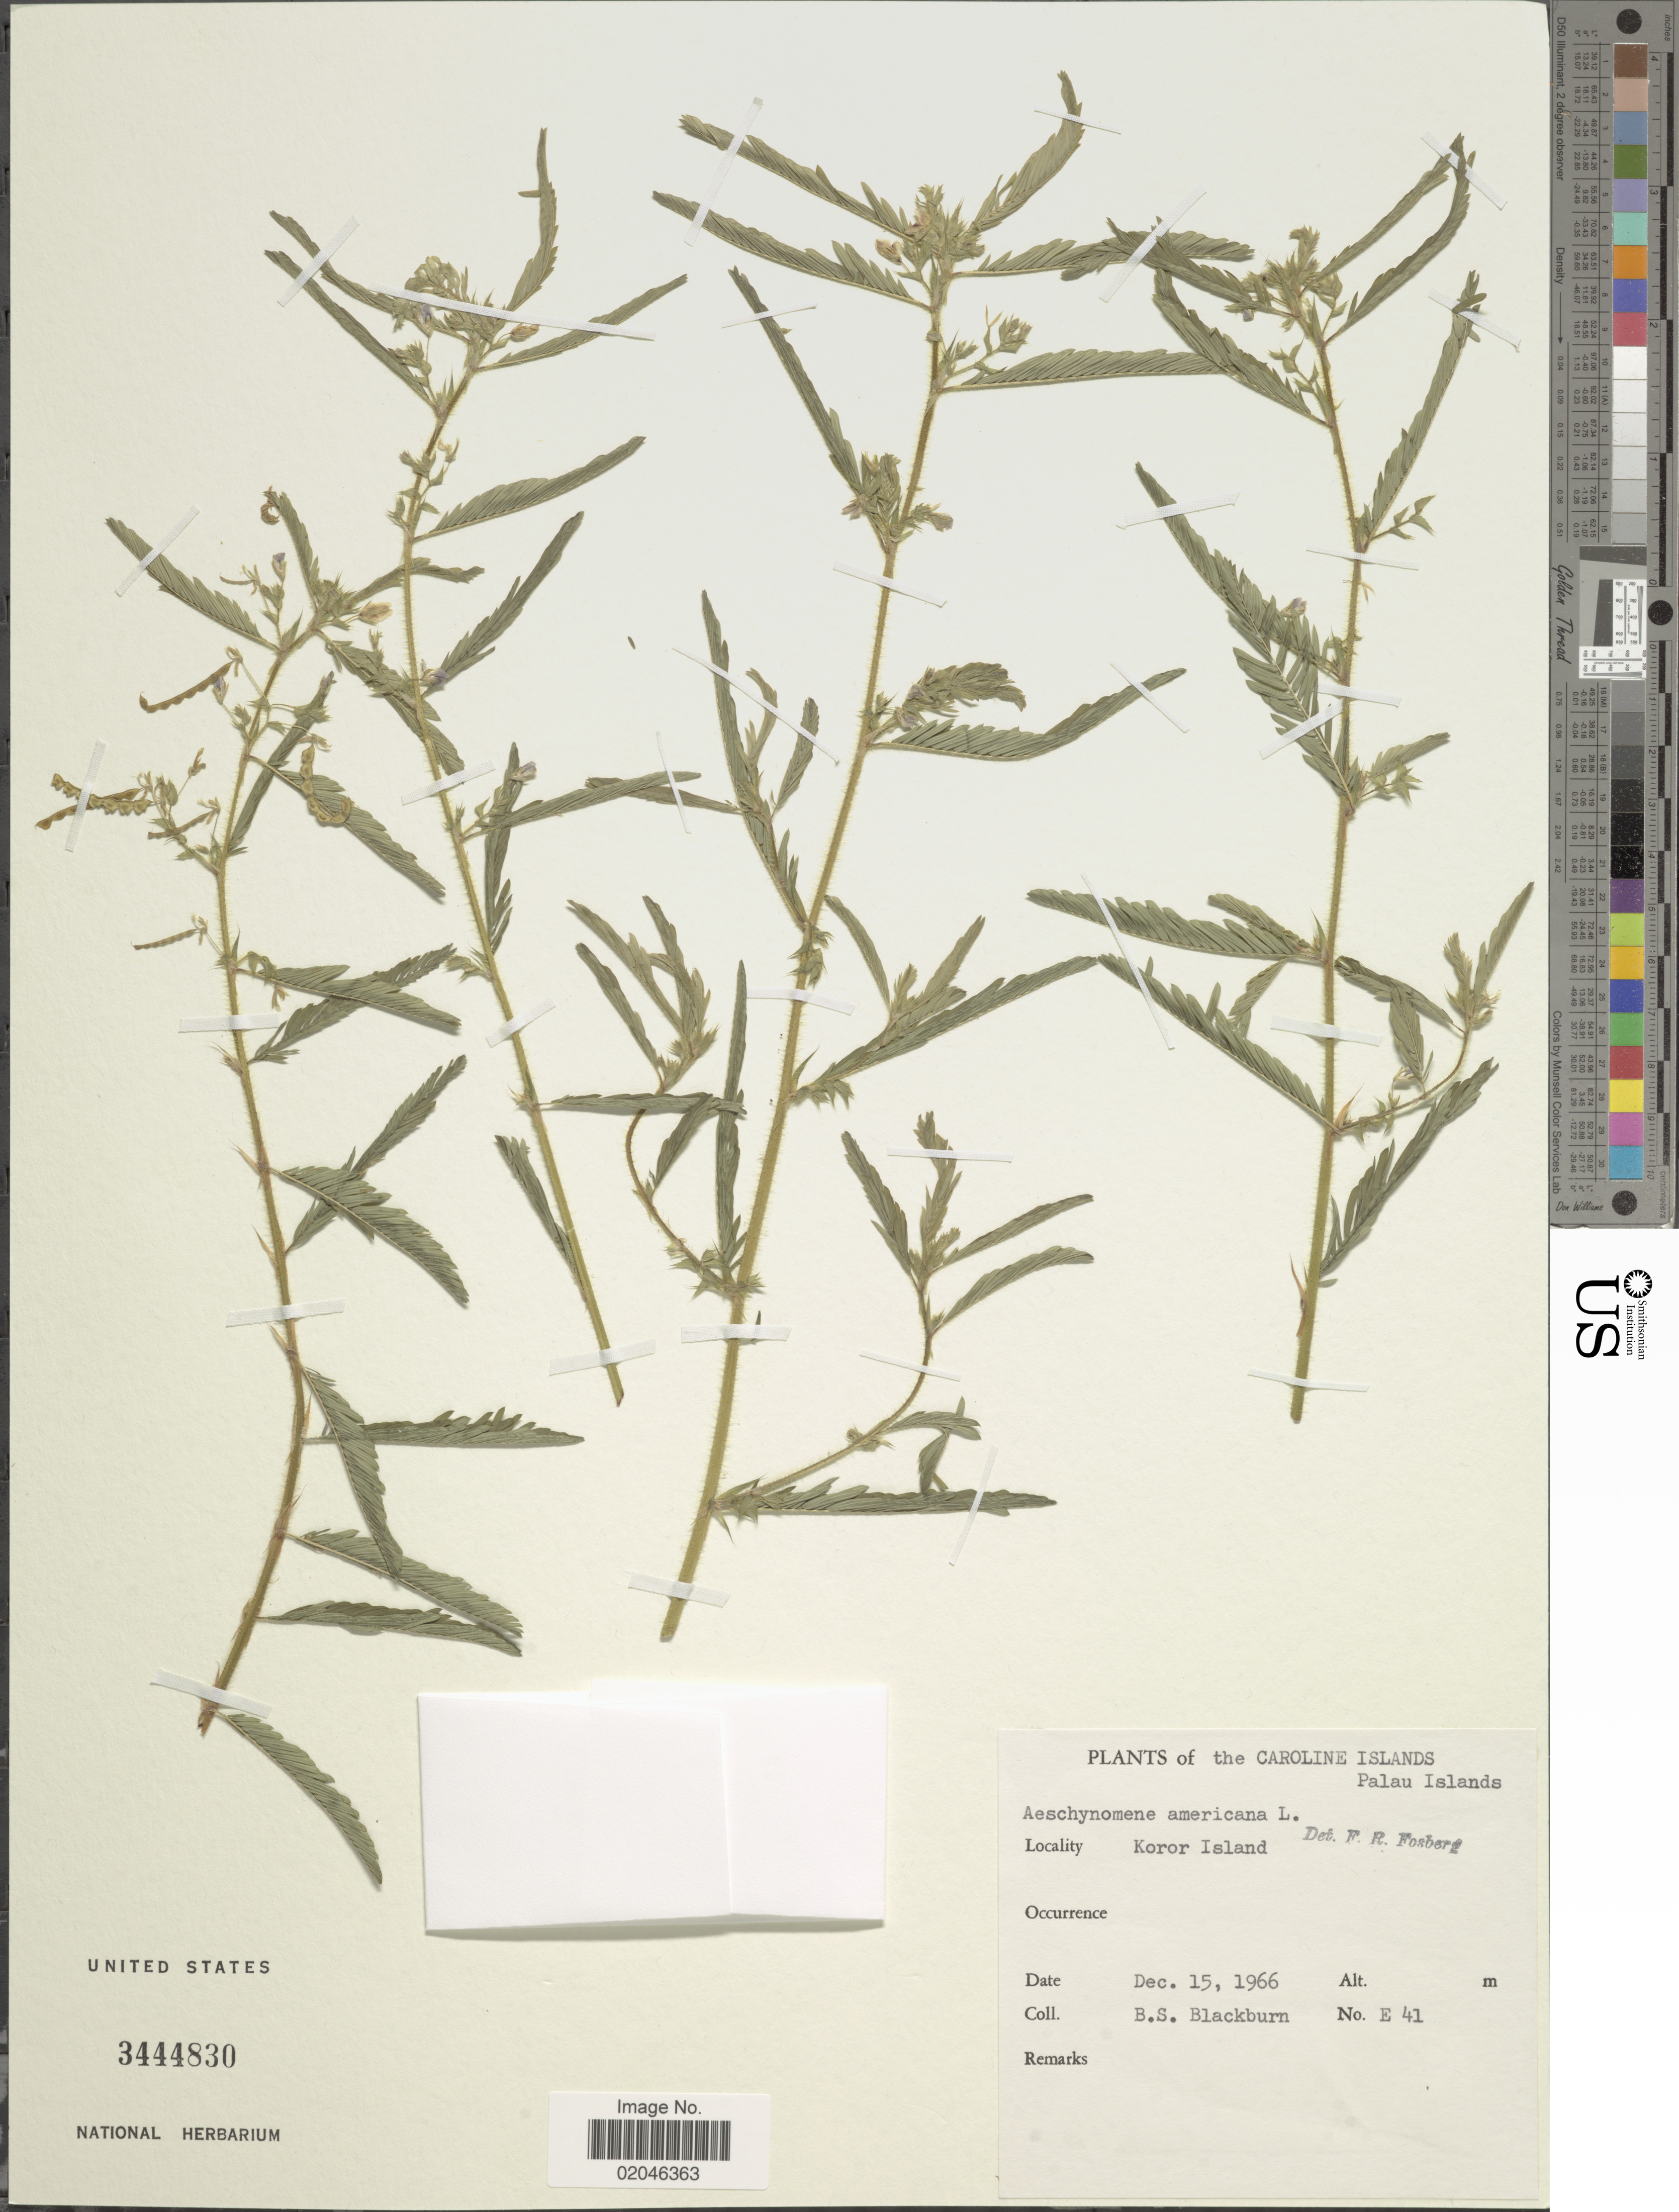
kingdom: Plantae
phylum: Tracheophyta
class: Magnoliopsida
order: Fabales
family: Fabaceae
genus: Aeschynomene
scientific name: Aeschynomene americana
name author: L.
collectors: B. S. Blackburn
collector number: E41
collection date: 1966-12-15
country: Palau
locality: Caroline Islands. Palau Islands. Koror Island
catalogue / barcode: US 3444830